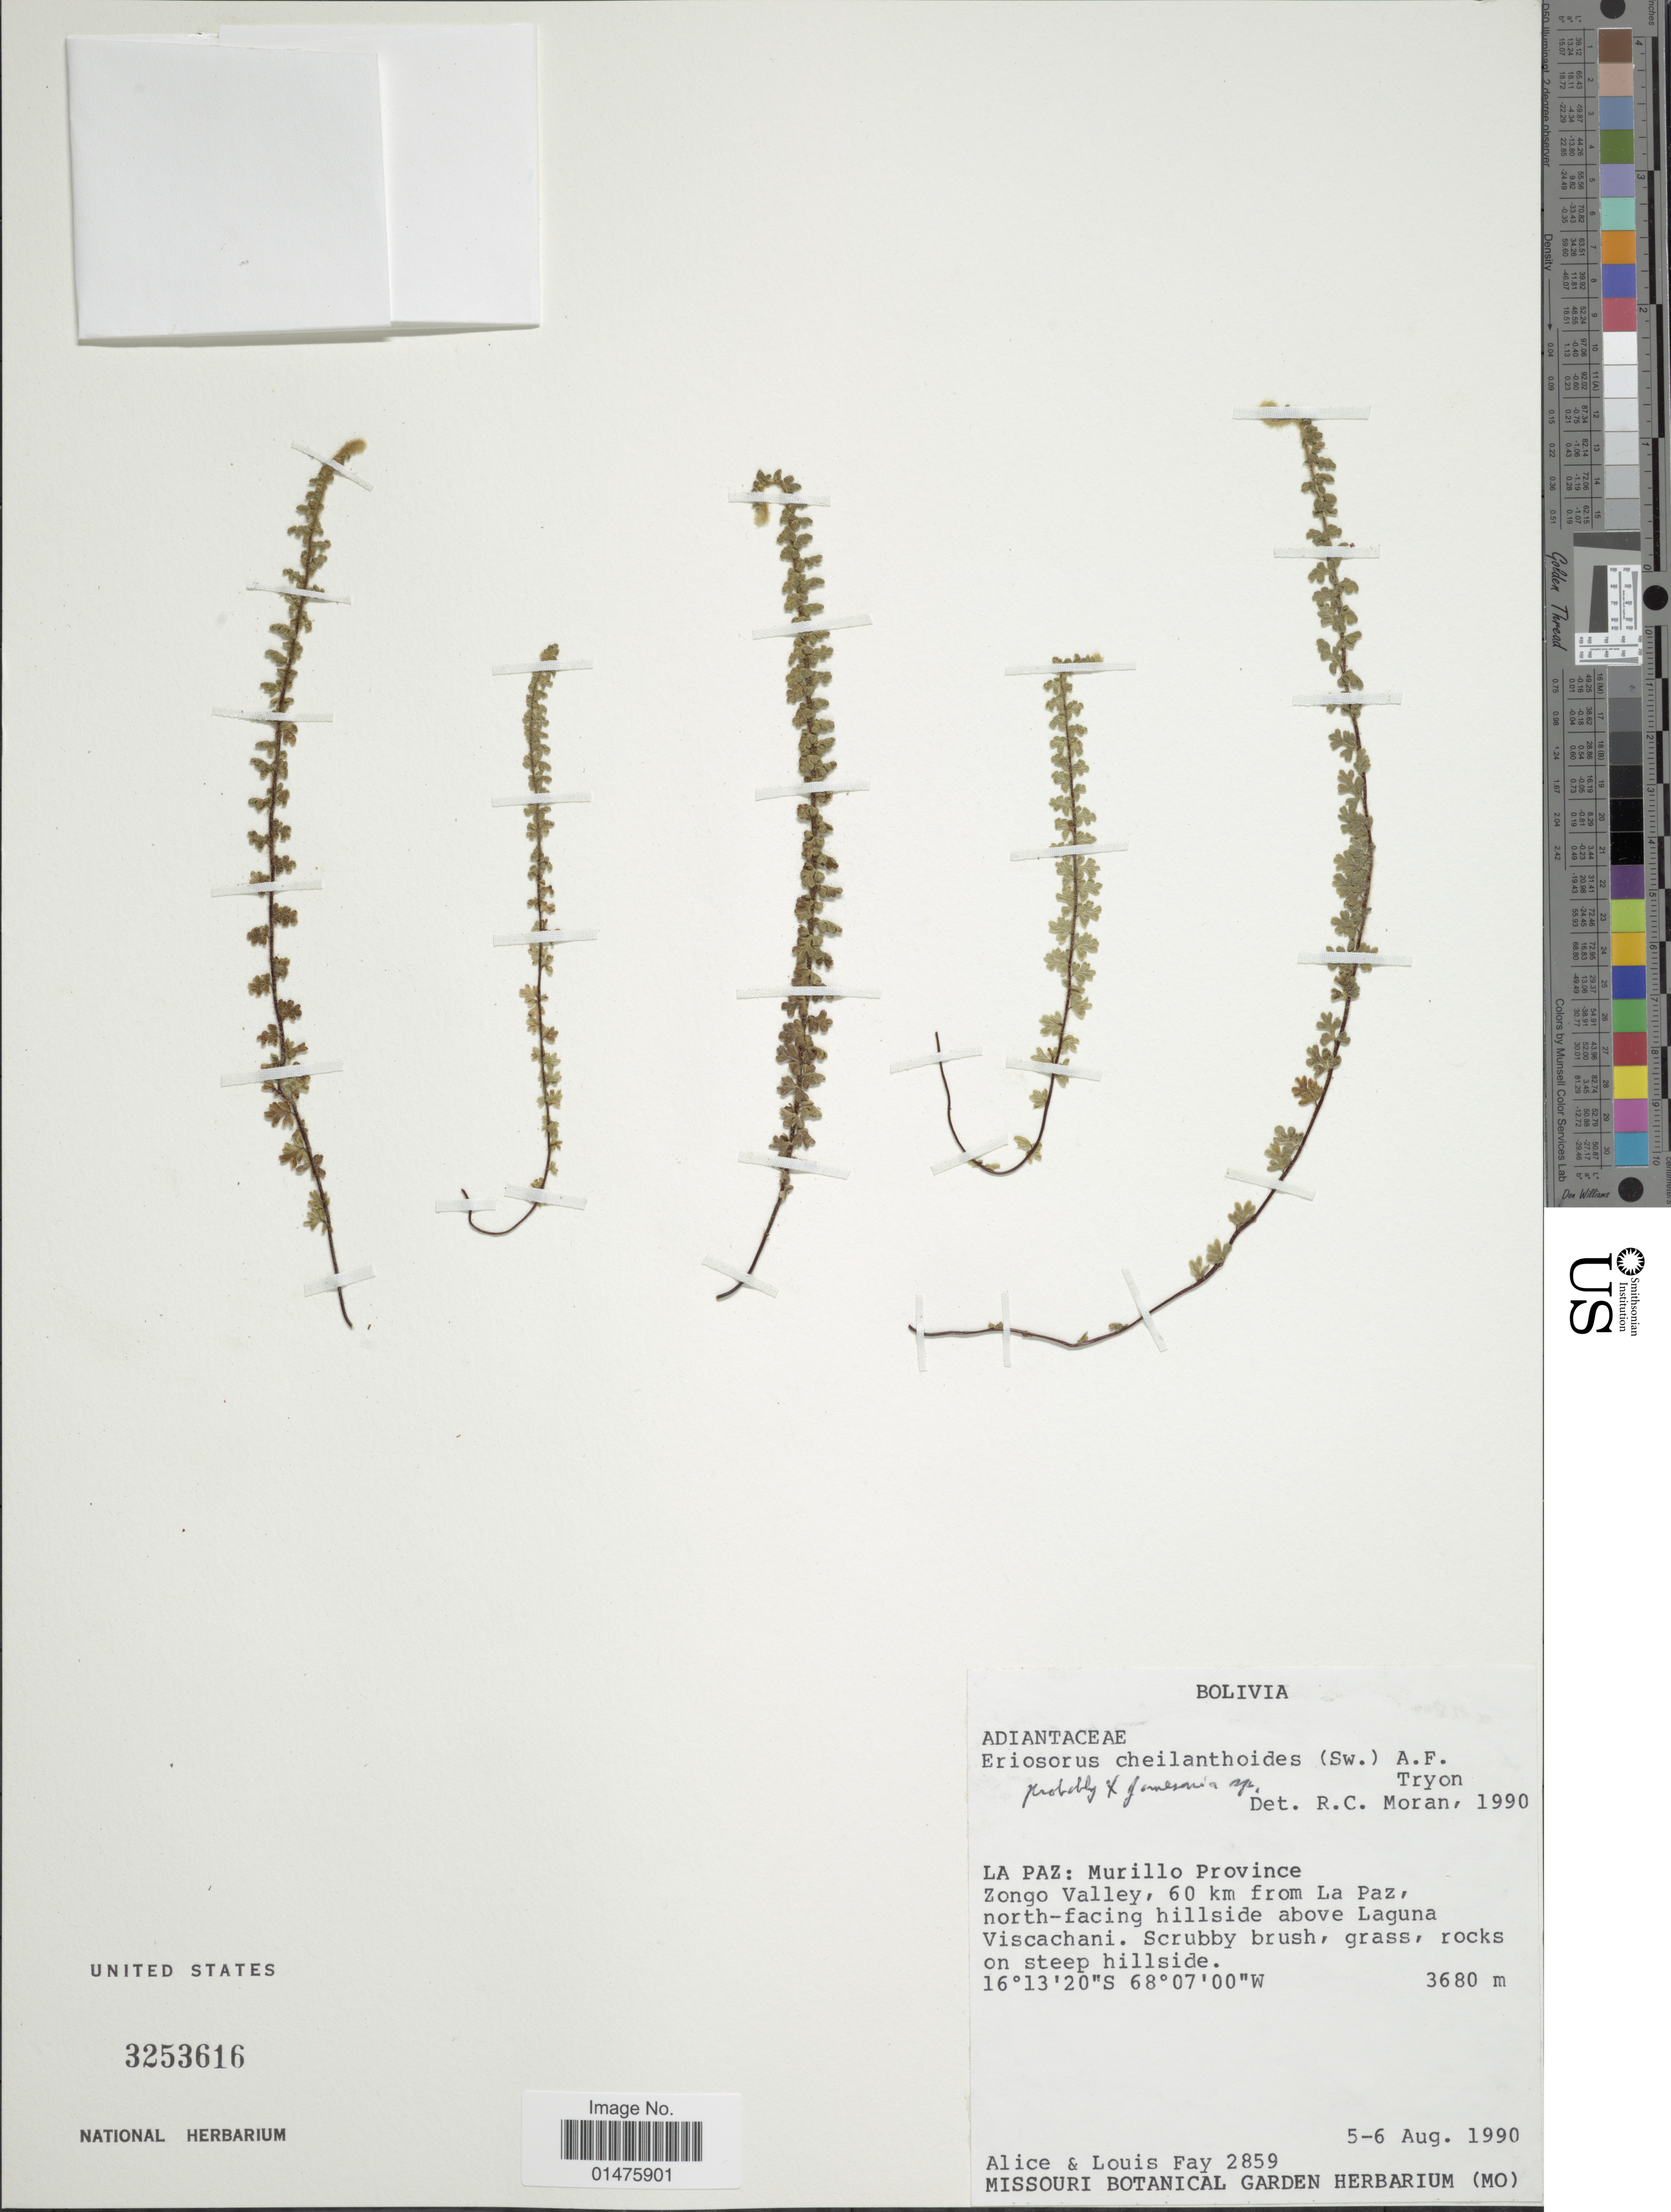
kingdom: Plantae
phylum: Tracheophyta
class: Polypodiopsida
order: Polypodiales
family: Pteridaceae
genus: Jamesonia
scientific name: Jamesonia cheilanthoides x J. jamesonia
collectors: A. Fay & L. Fay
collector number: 2859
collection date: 1990-08-05/1990-08-06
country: Bolivia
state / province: La Paz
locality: Murillo Province Zongo Valley, 60 km from La Paz, north-facing hillside above Laguna Viscachani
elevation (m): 3680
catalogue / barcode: US 3253616